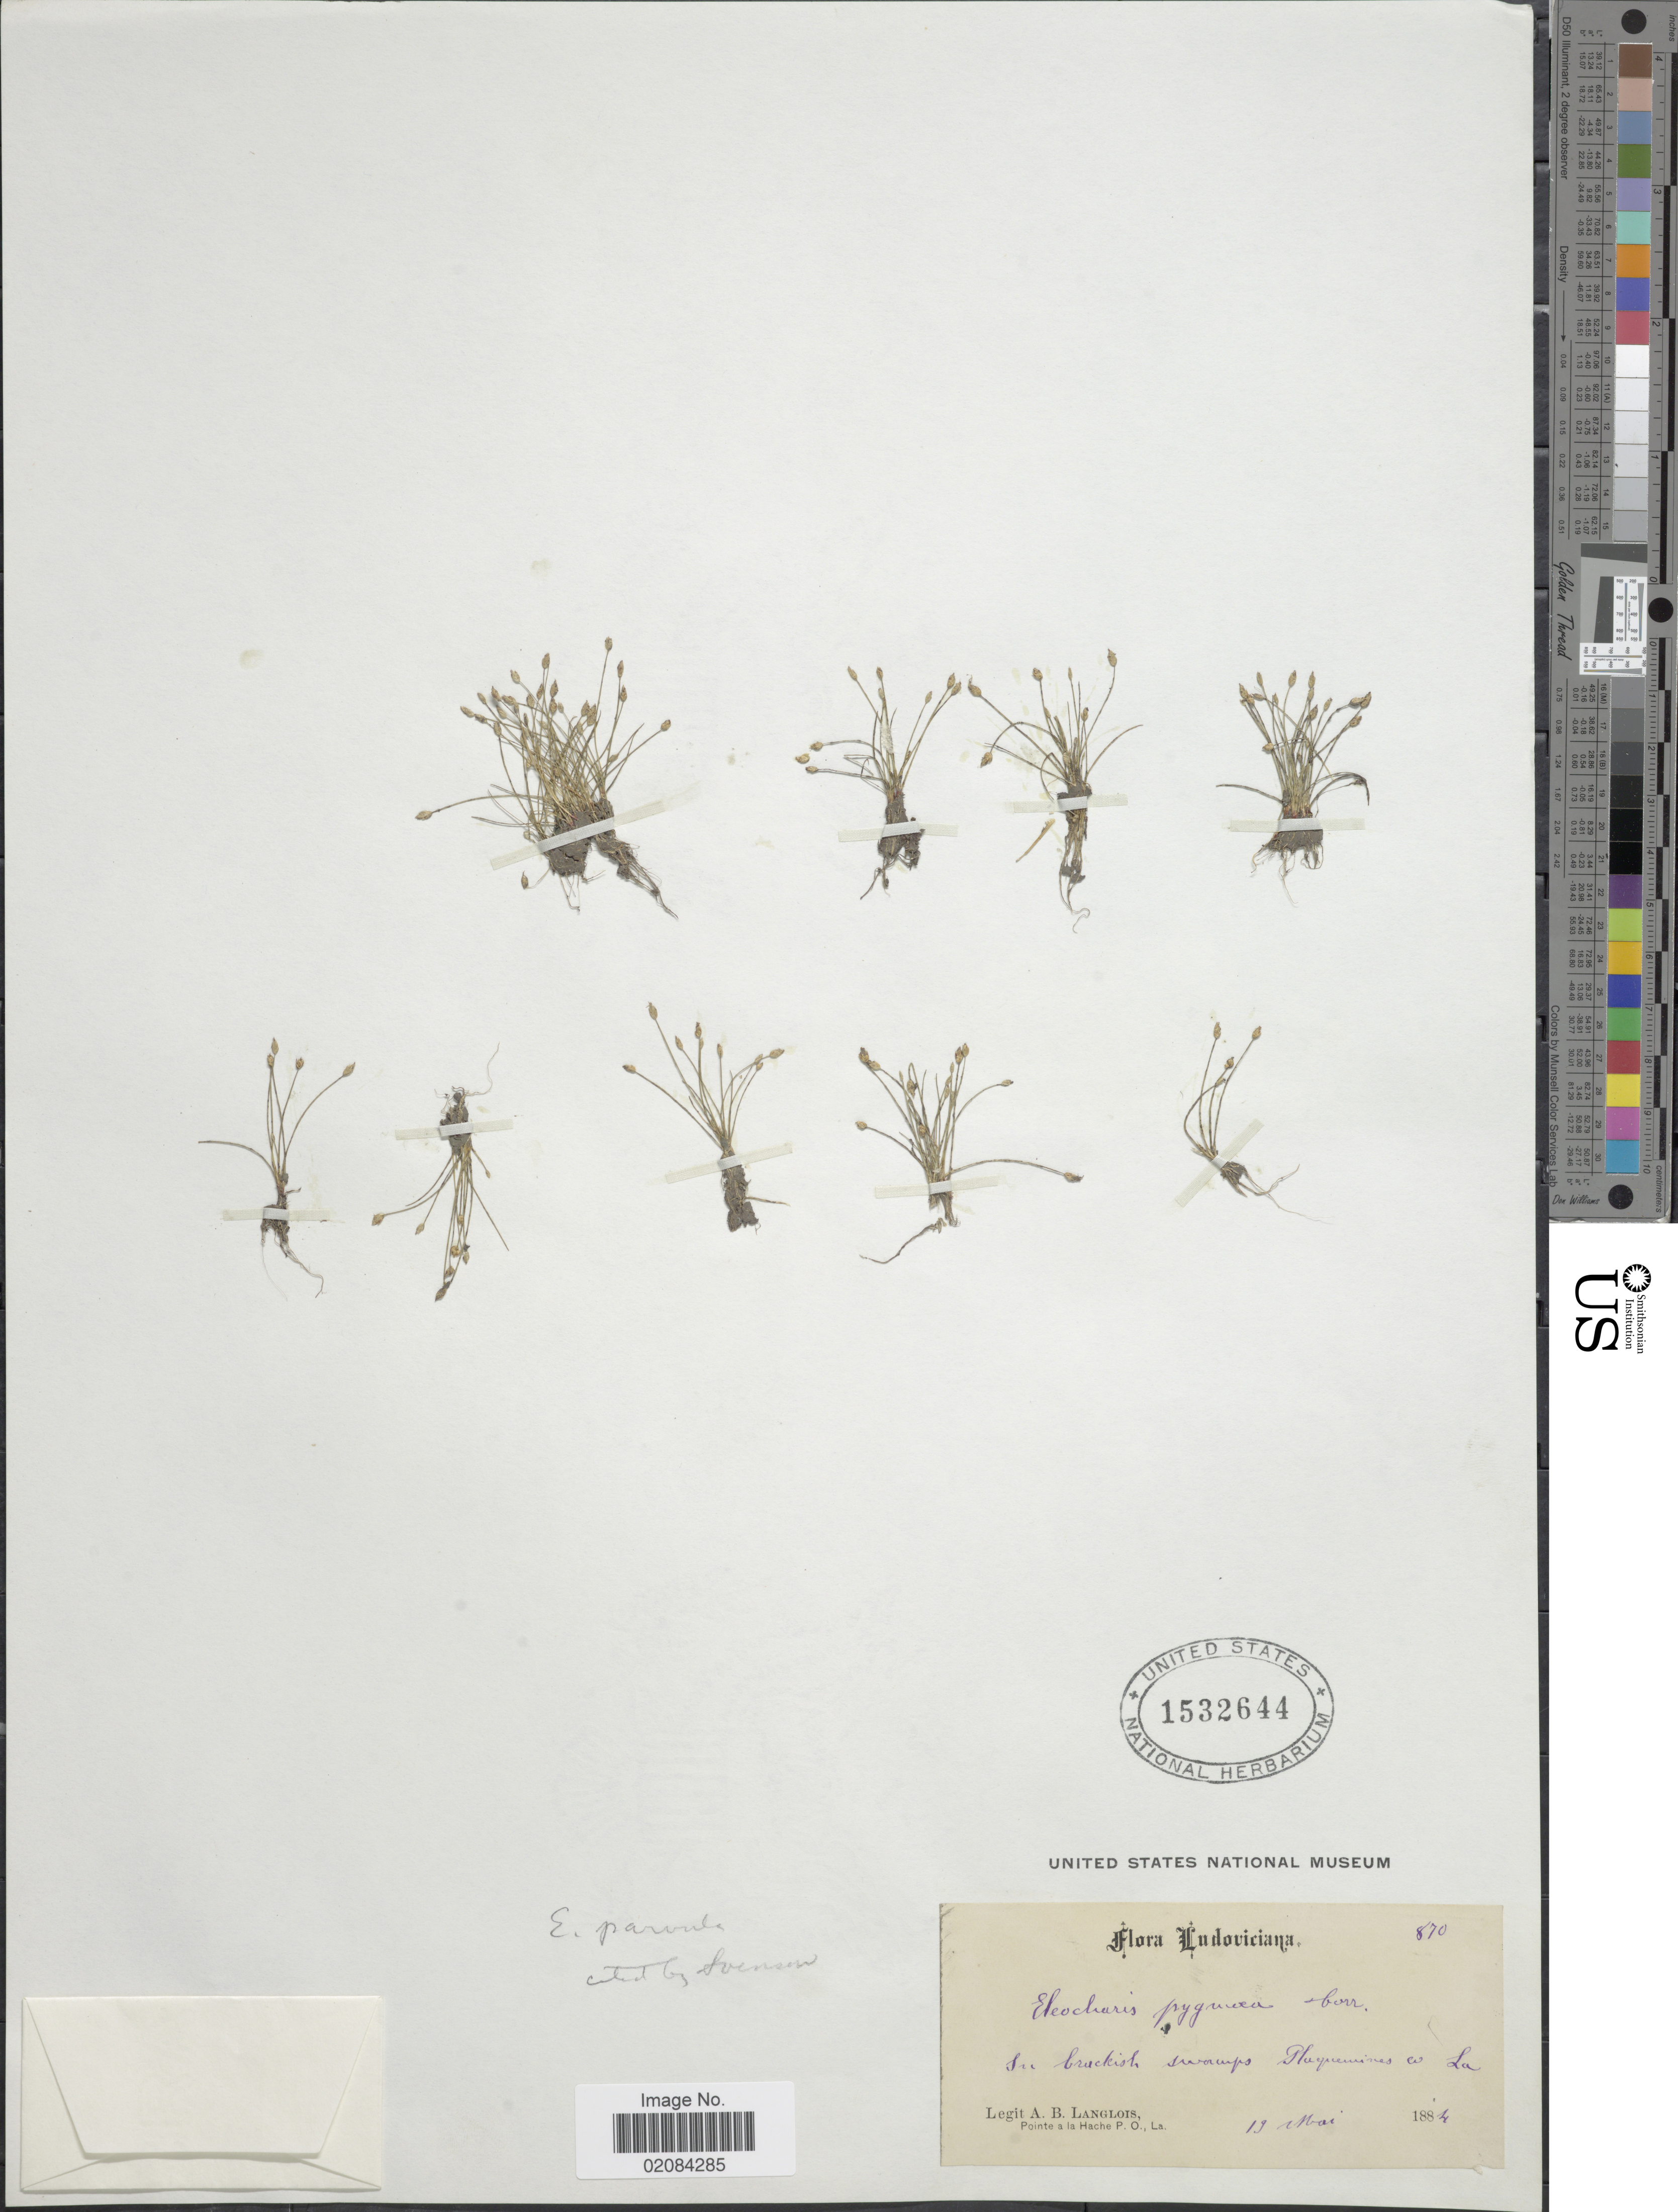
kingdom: Plantae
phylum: Tracheophyta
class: Liliopsida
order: Poales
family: Cyperaceae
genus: Eleocharis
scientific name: Eleocharis parvula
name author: (Roem. & Schult.) Link ex Williams et al.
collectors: A. Langlois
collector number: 870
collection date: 1884-05-19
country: United States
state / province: Louisiana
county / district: Plaquemines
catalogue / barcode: US 1532644